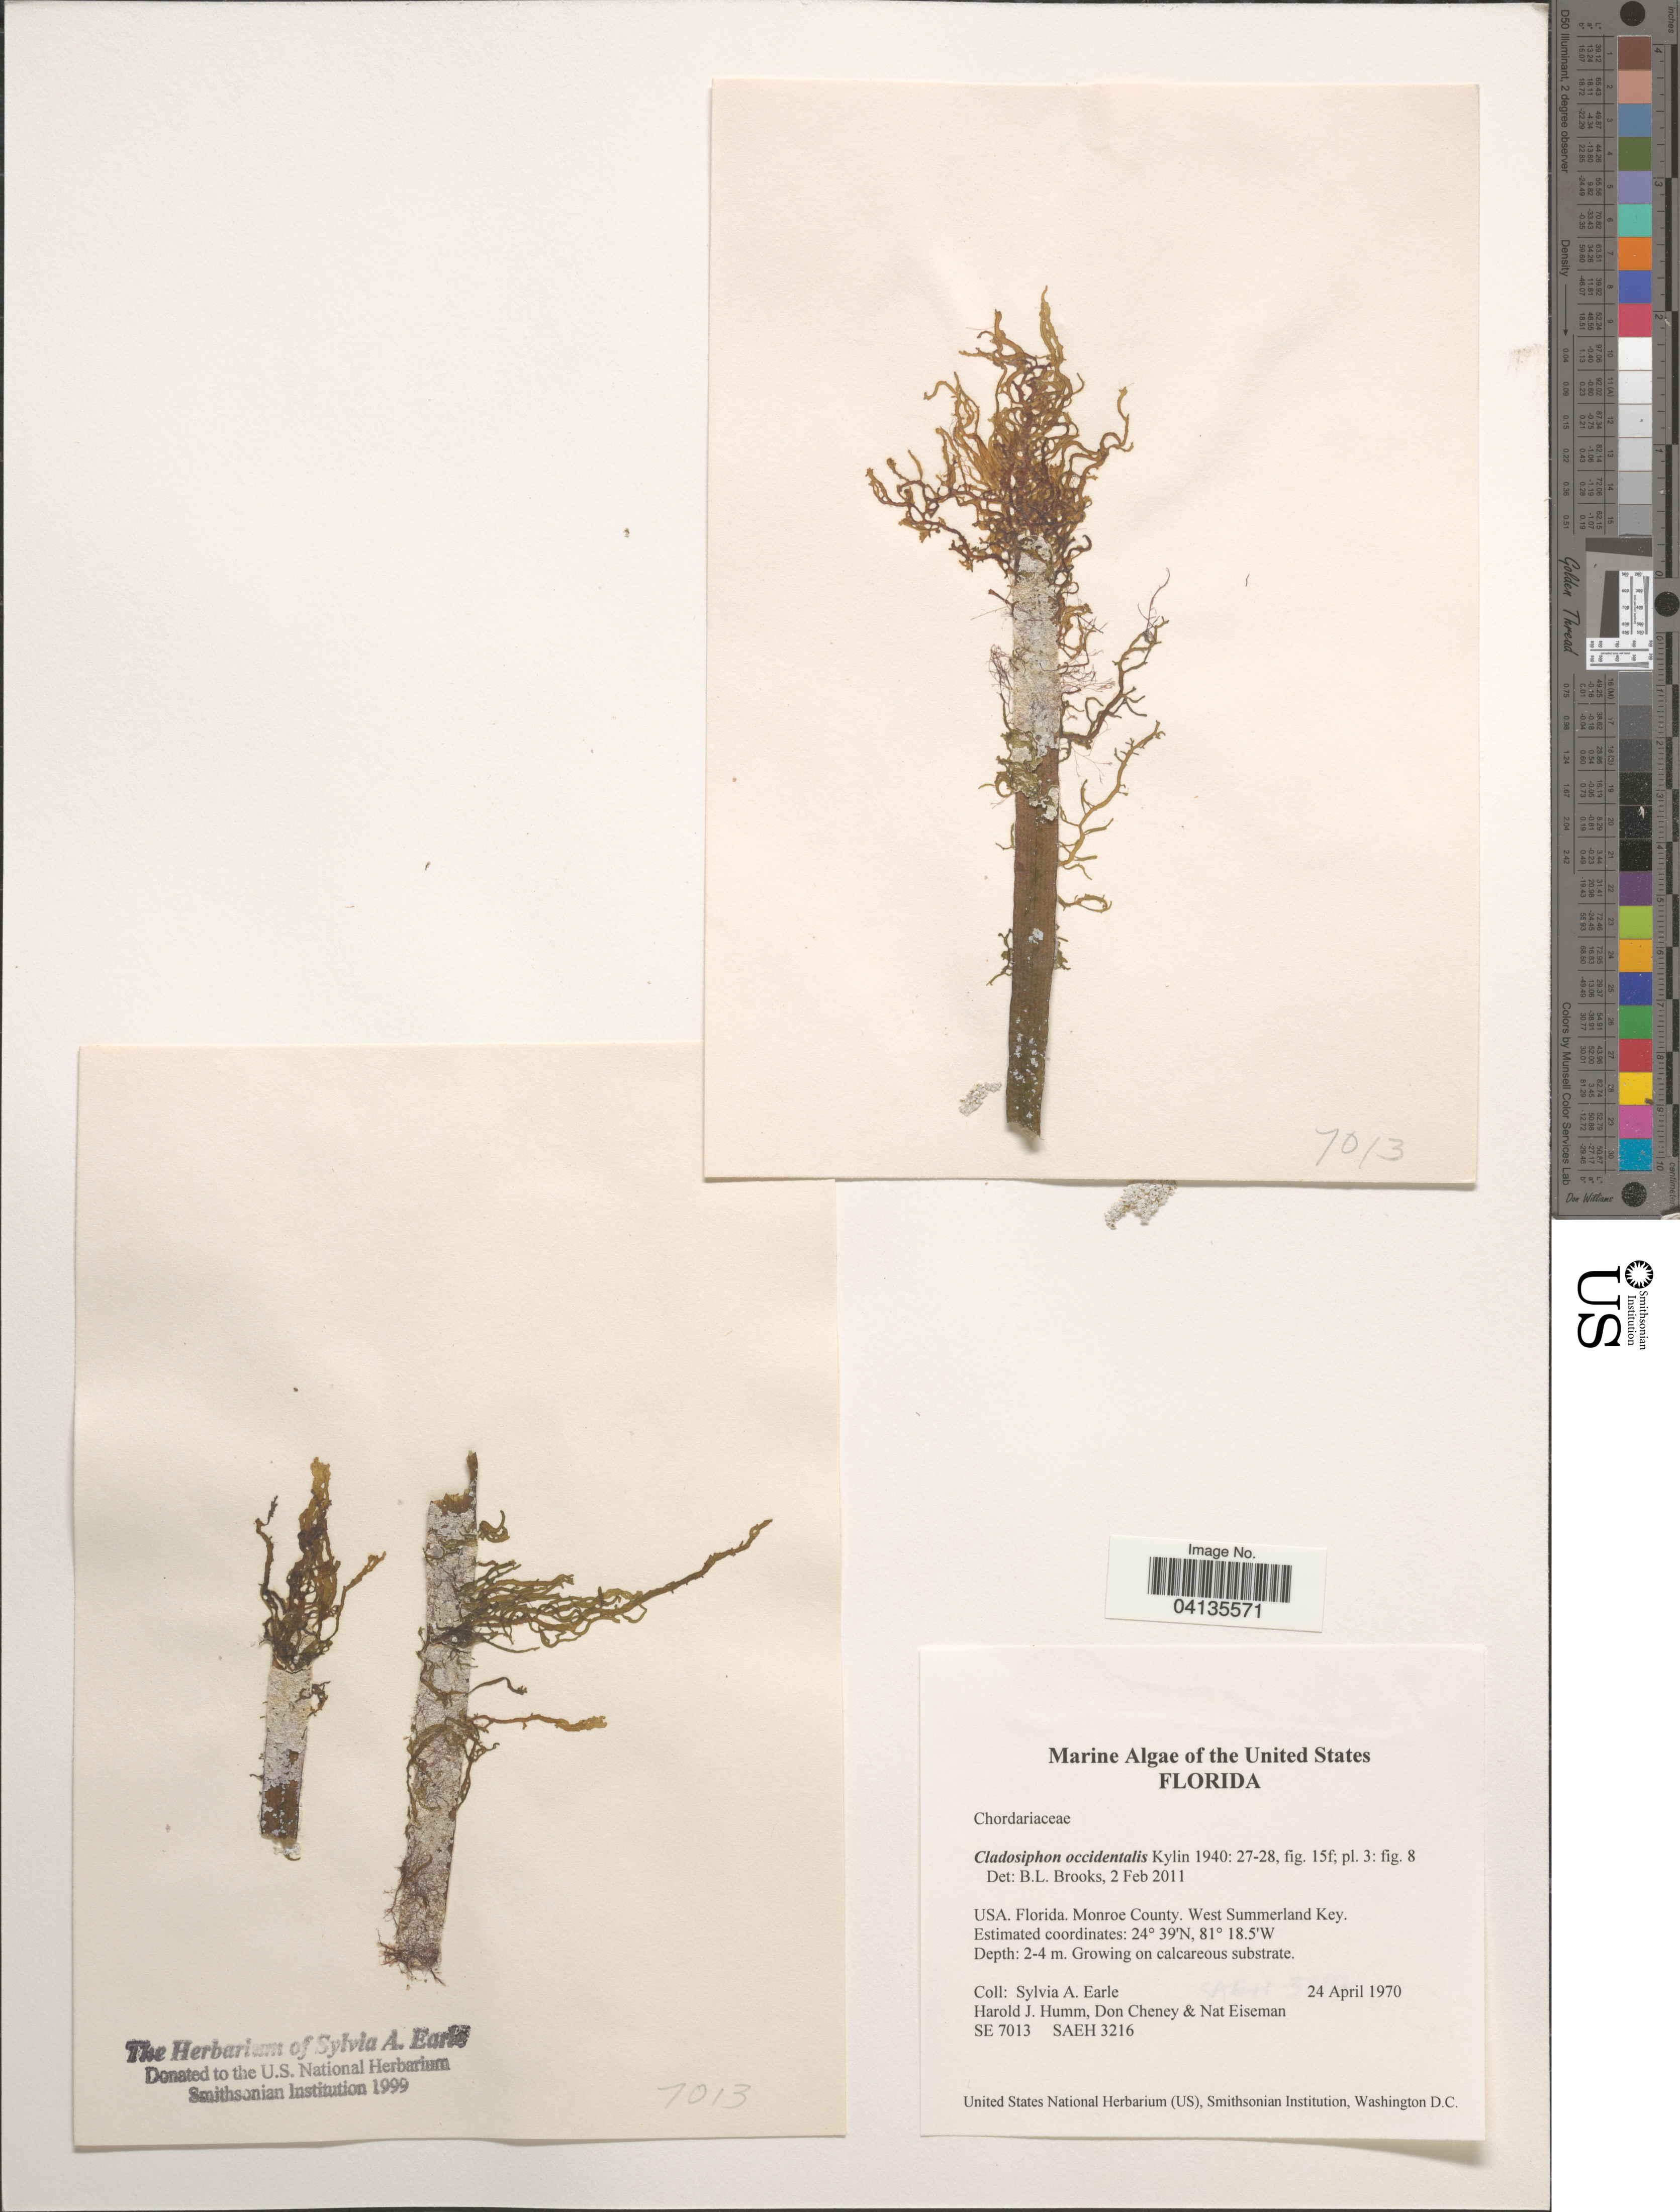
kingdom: Chromista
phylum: Ochrophyta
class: Phaeophyceae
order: Ectocarpales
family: Chordariaceae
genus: Cladosiphon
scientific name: Cladosiphon occidentalis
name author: Kylin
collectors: S. A. Earle, H. J. Humm, D. Cheney & N. J. Eiseman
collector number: SE7013/SAEH3216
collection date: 1970-04-24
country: United States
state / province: Florida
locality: Monroe County. West Summerland Key.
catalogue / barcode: US 238602